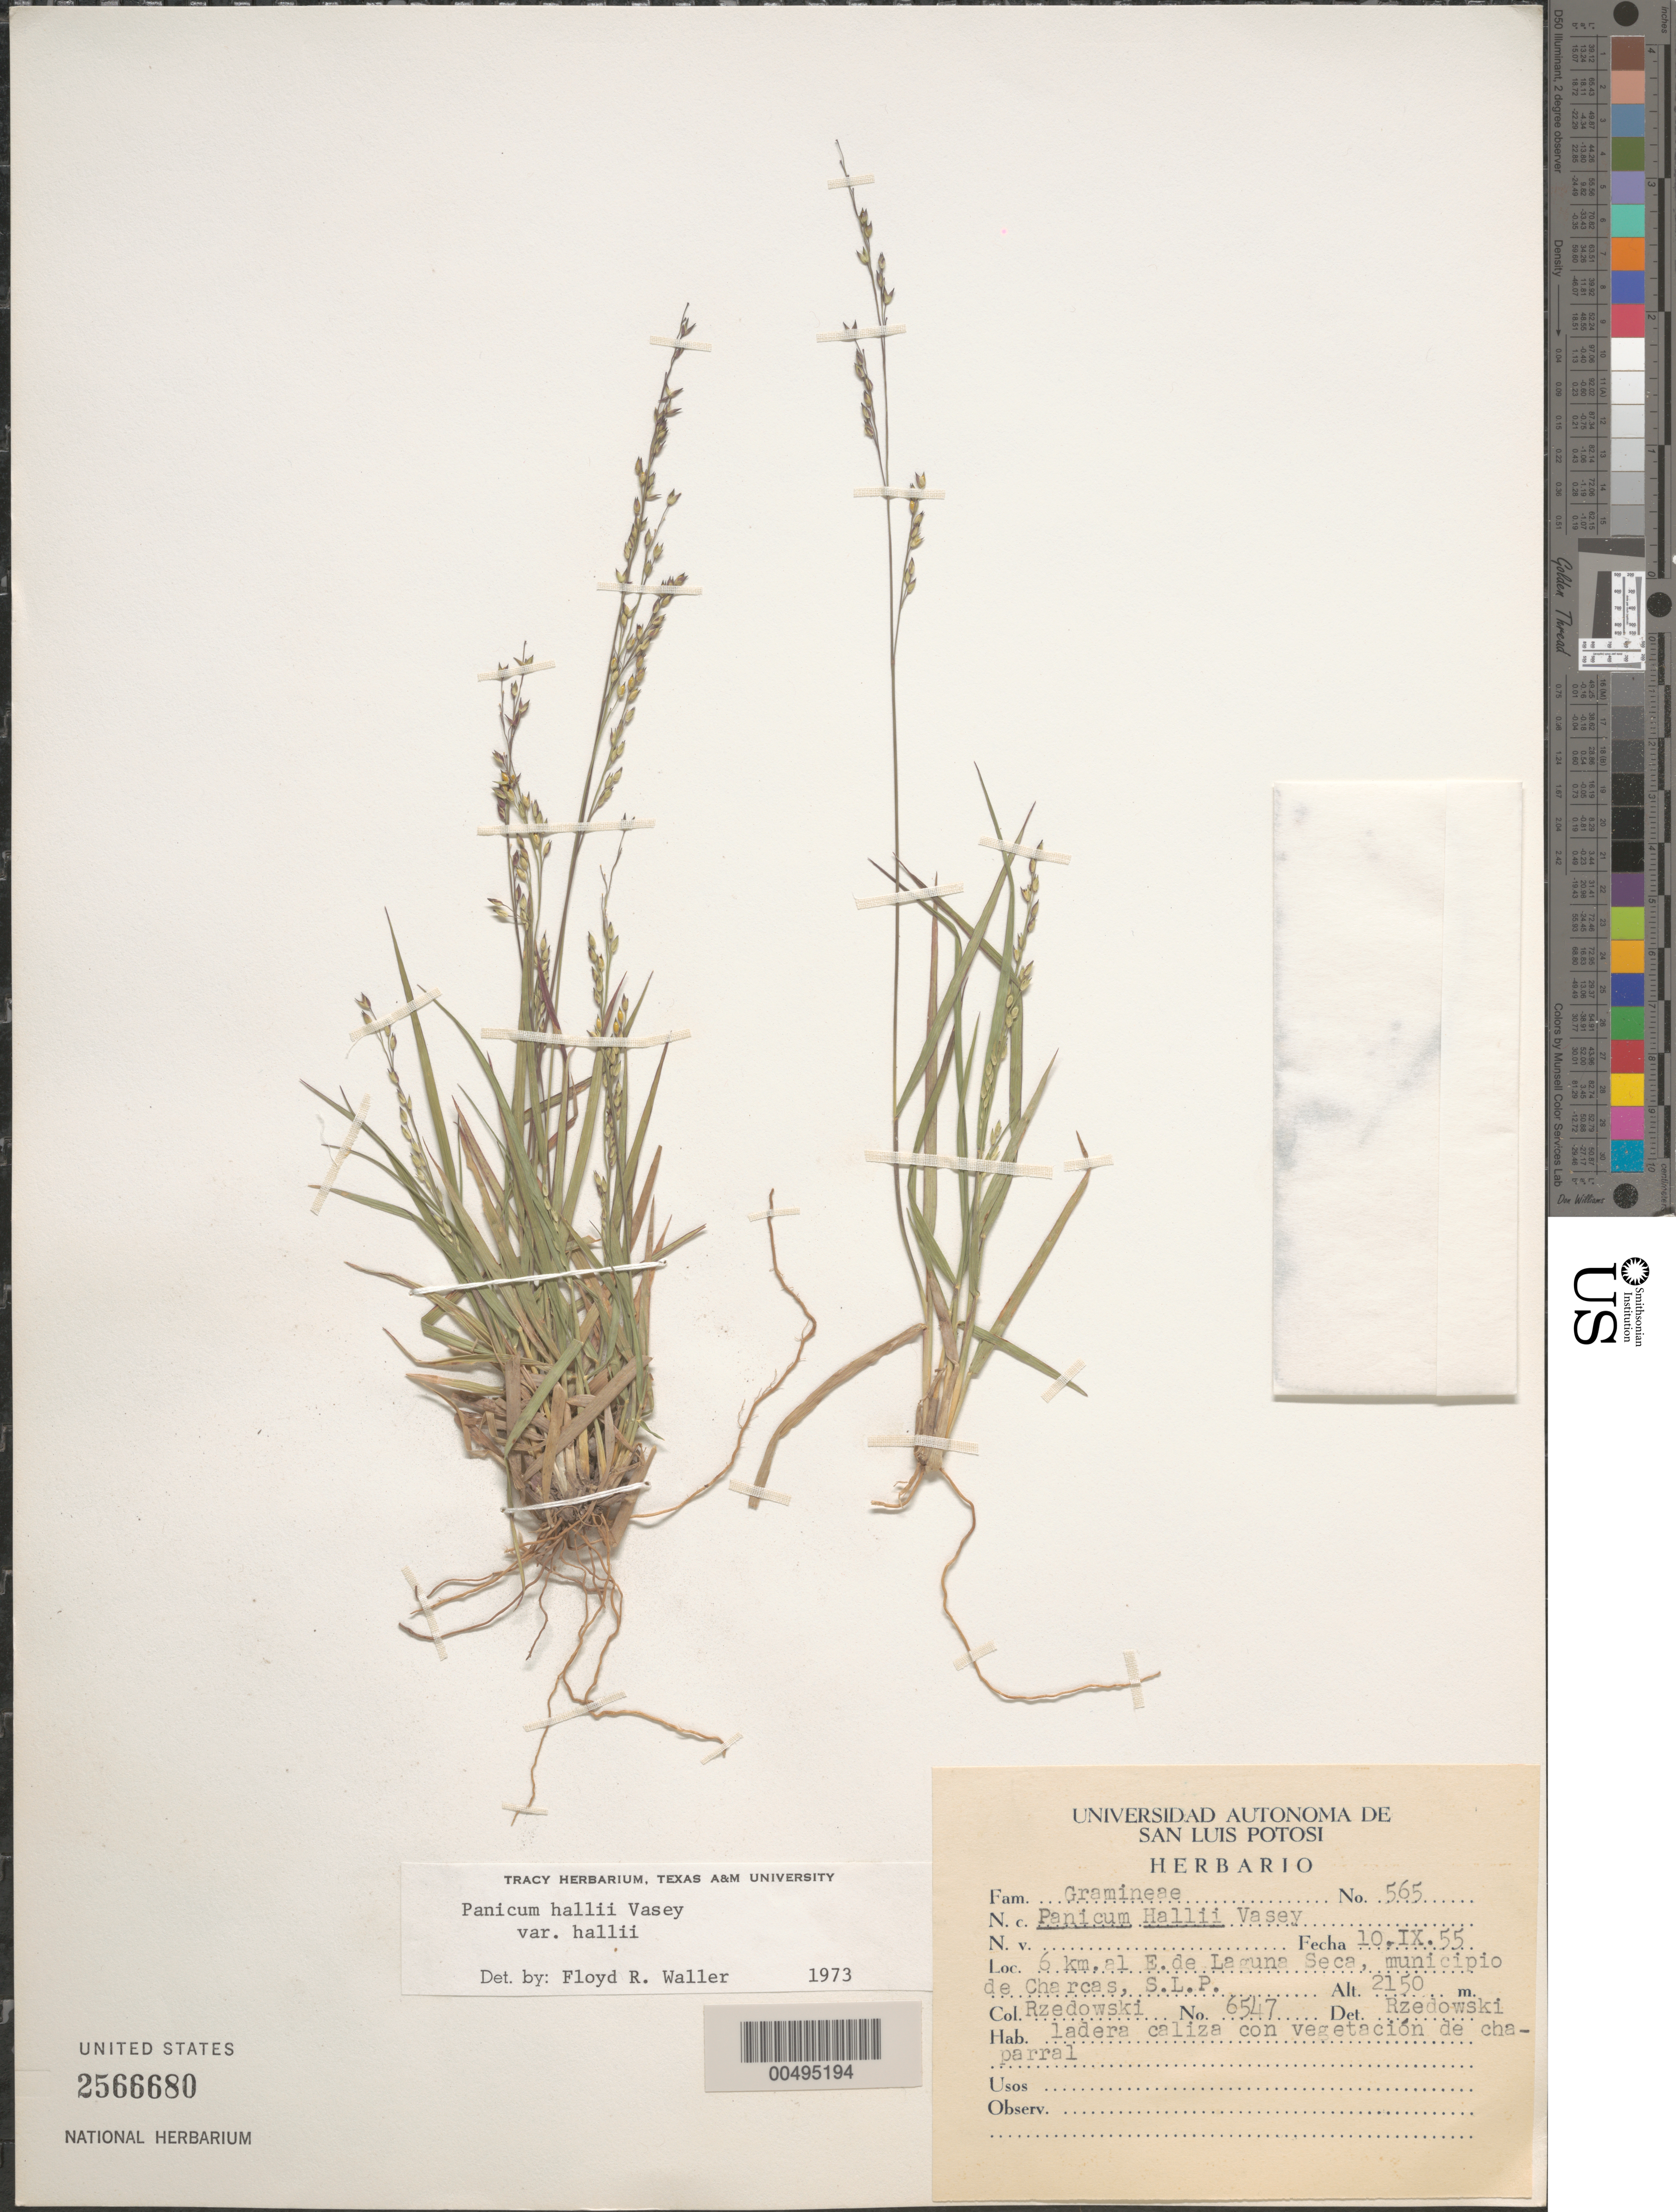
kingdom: Plantae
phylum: Tracheophyta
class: Liliopsida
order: Poales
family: Poaceae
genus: Panicum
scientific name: Panicum hallii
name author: Vasey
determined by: Waller, F. R.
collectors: J. Rzedowski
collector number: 6547 (565)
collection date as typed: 10 Sep 1955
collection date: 1955-09-10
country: Mexico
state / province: San Luis Potosí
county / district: Charcas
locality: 6 km al E de Laguna Seca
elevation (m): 2150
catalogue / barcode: US 2566680